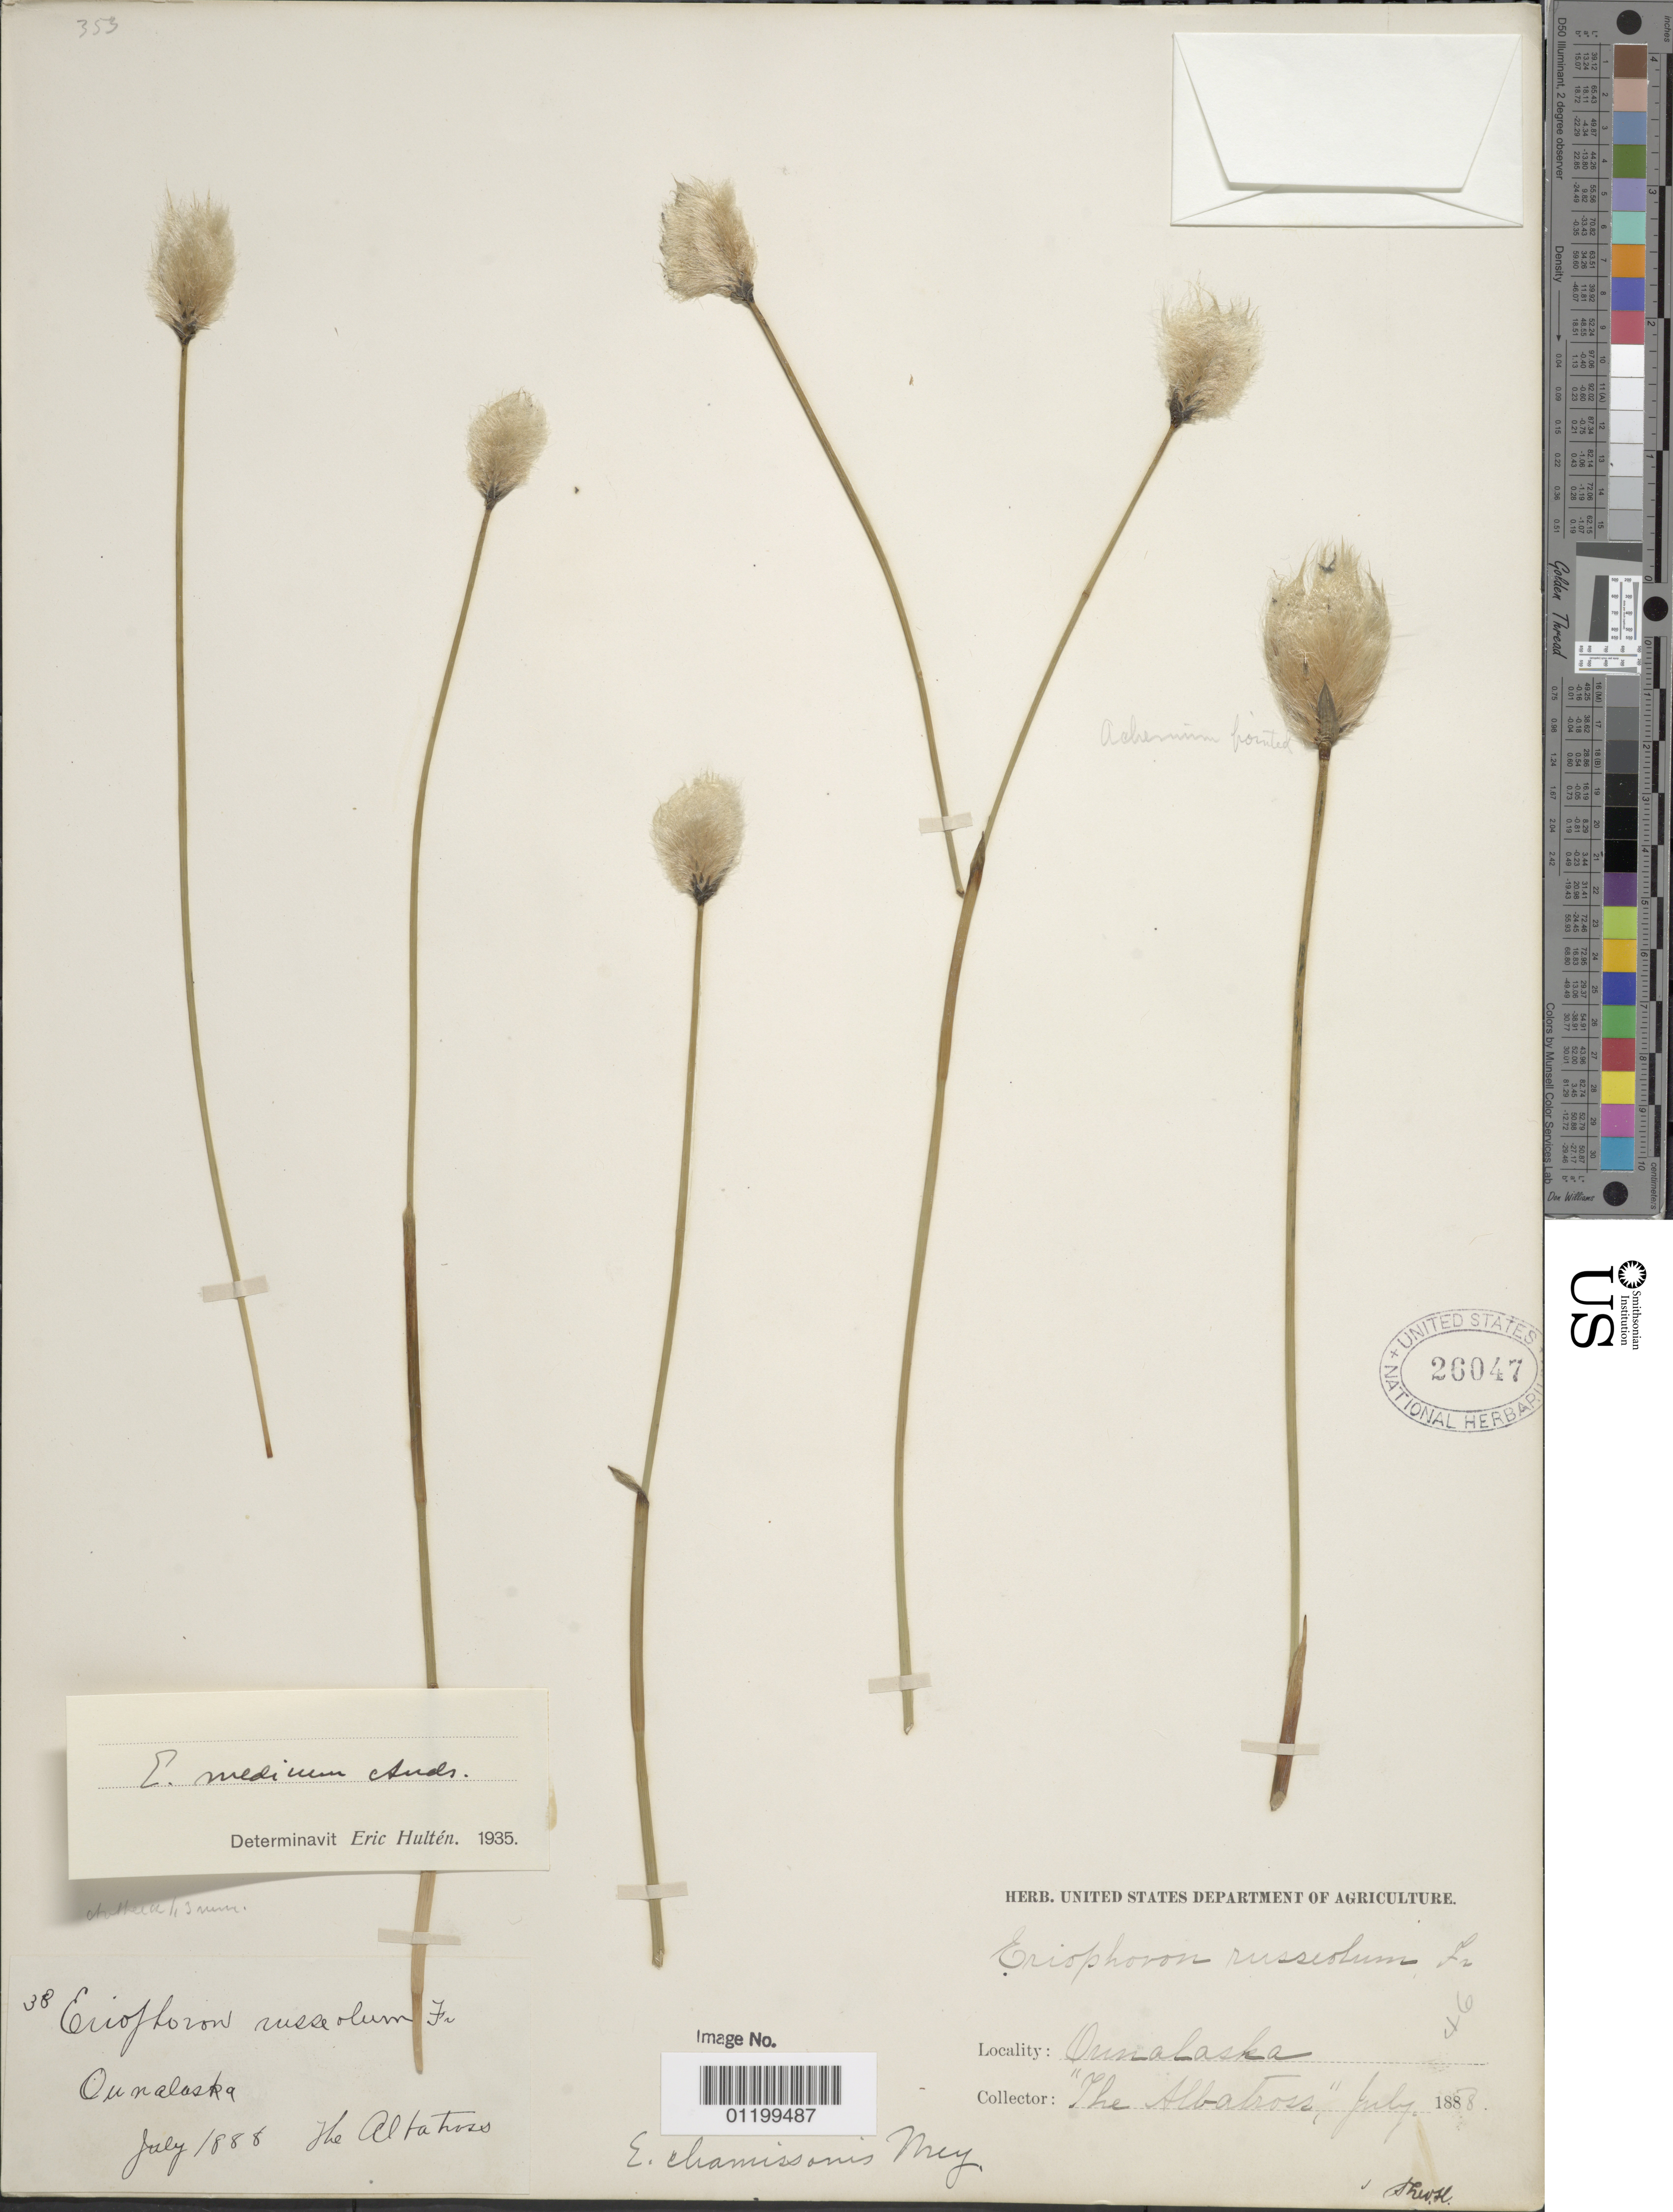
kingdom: Plantae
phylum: Tracheophyta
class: Liliopsida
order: Poales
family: Cyperaceae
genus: Eriophorum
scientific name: Eriophorum x medium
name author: Andersson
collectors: "The Albatross"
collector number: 38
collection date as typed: --Jul 1888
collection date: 1888-07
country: United States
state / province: Alaska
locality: Unalaska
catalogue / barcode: US 26047